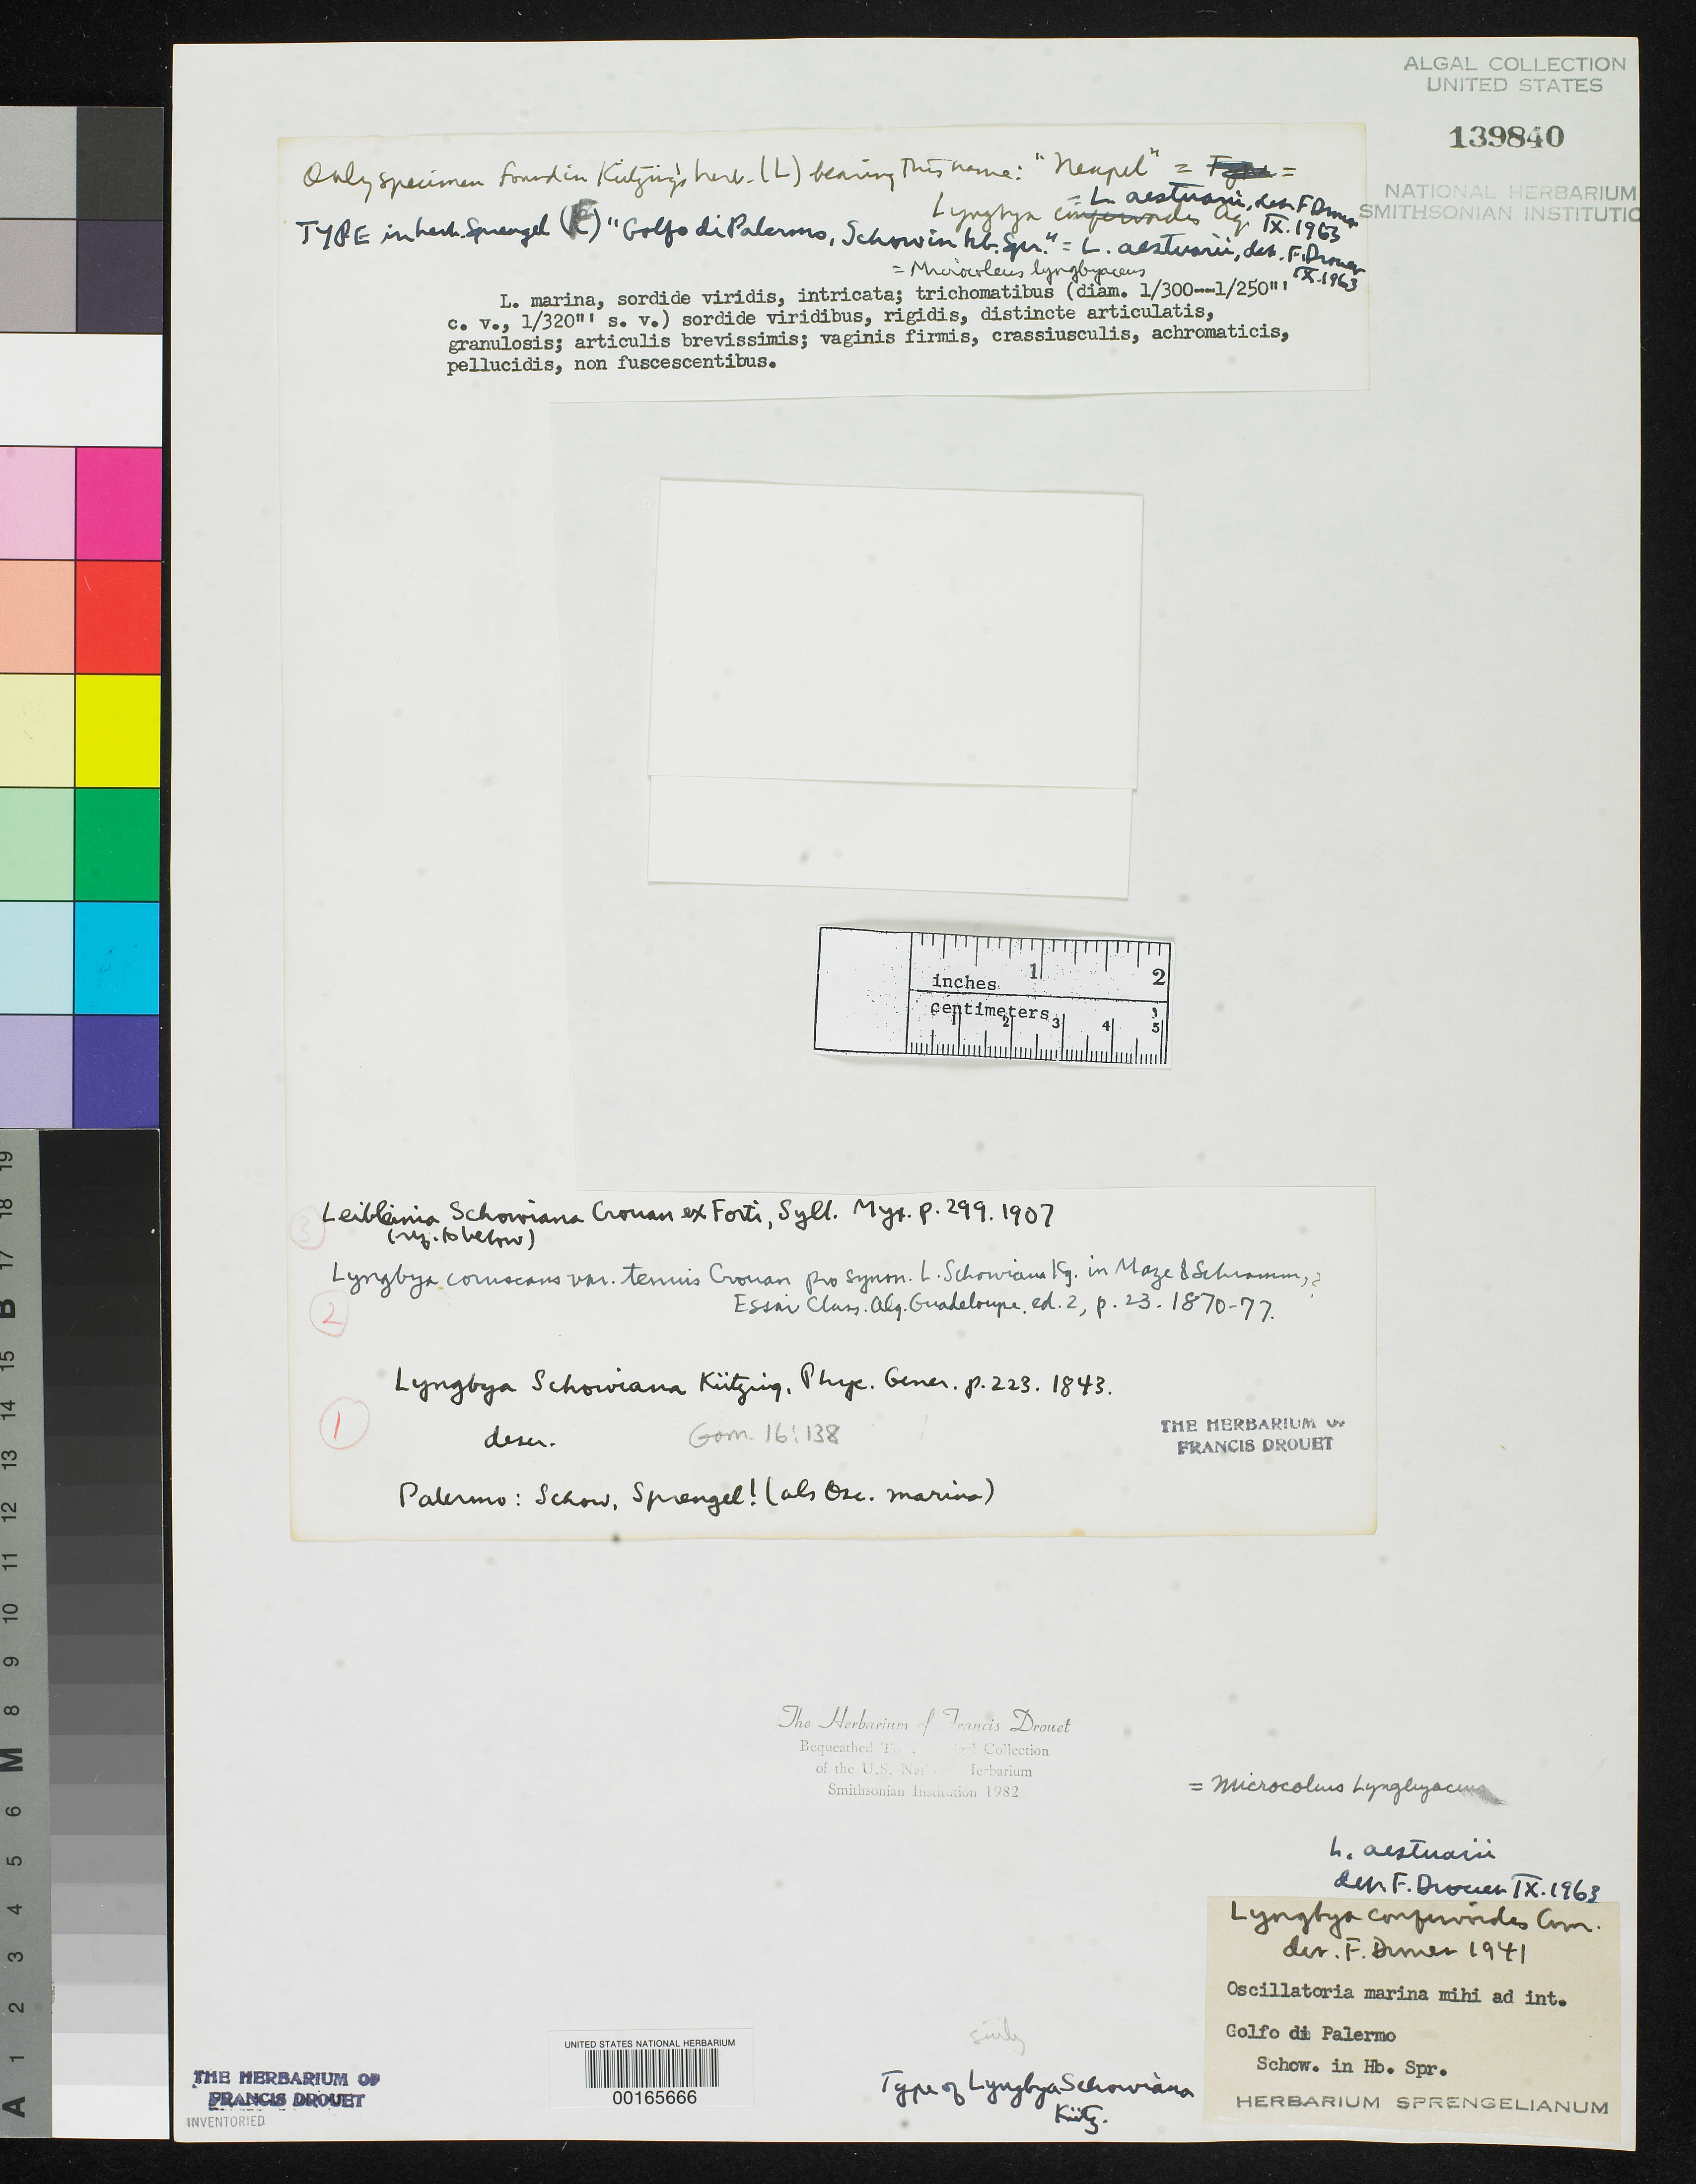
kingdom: Bacteria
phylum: Cyanobacteria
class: Cyanobacteriia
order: Cyanobacteriales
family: Microcoleaceae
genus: Lyngbya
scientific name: Lyngbya schowiana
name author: Kütz.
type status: Isotype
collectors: -. Schow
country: Italy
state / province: Siciliana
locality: Gulf of Palermo.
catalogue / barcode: US 139840